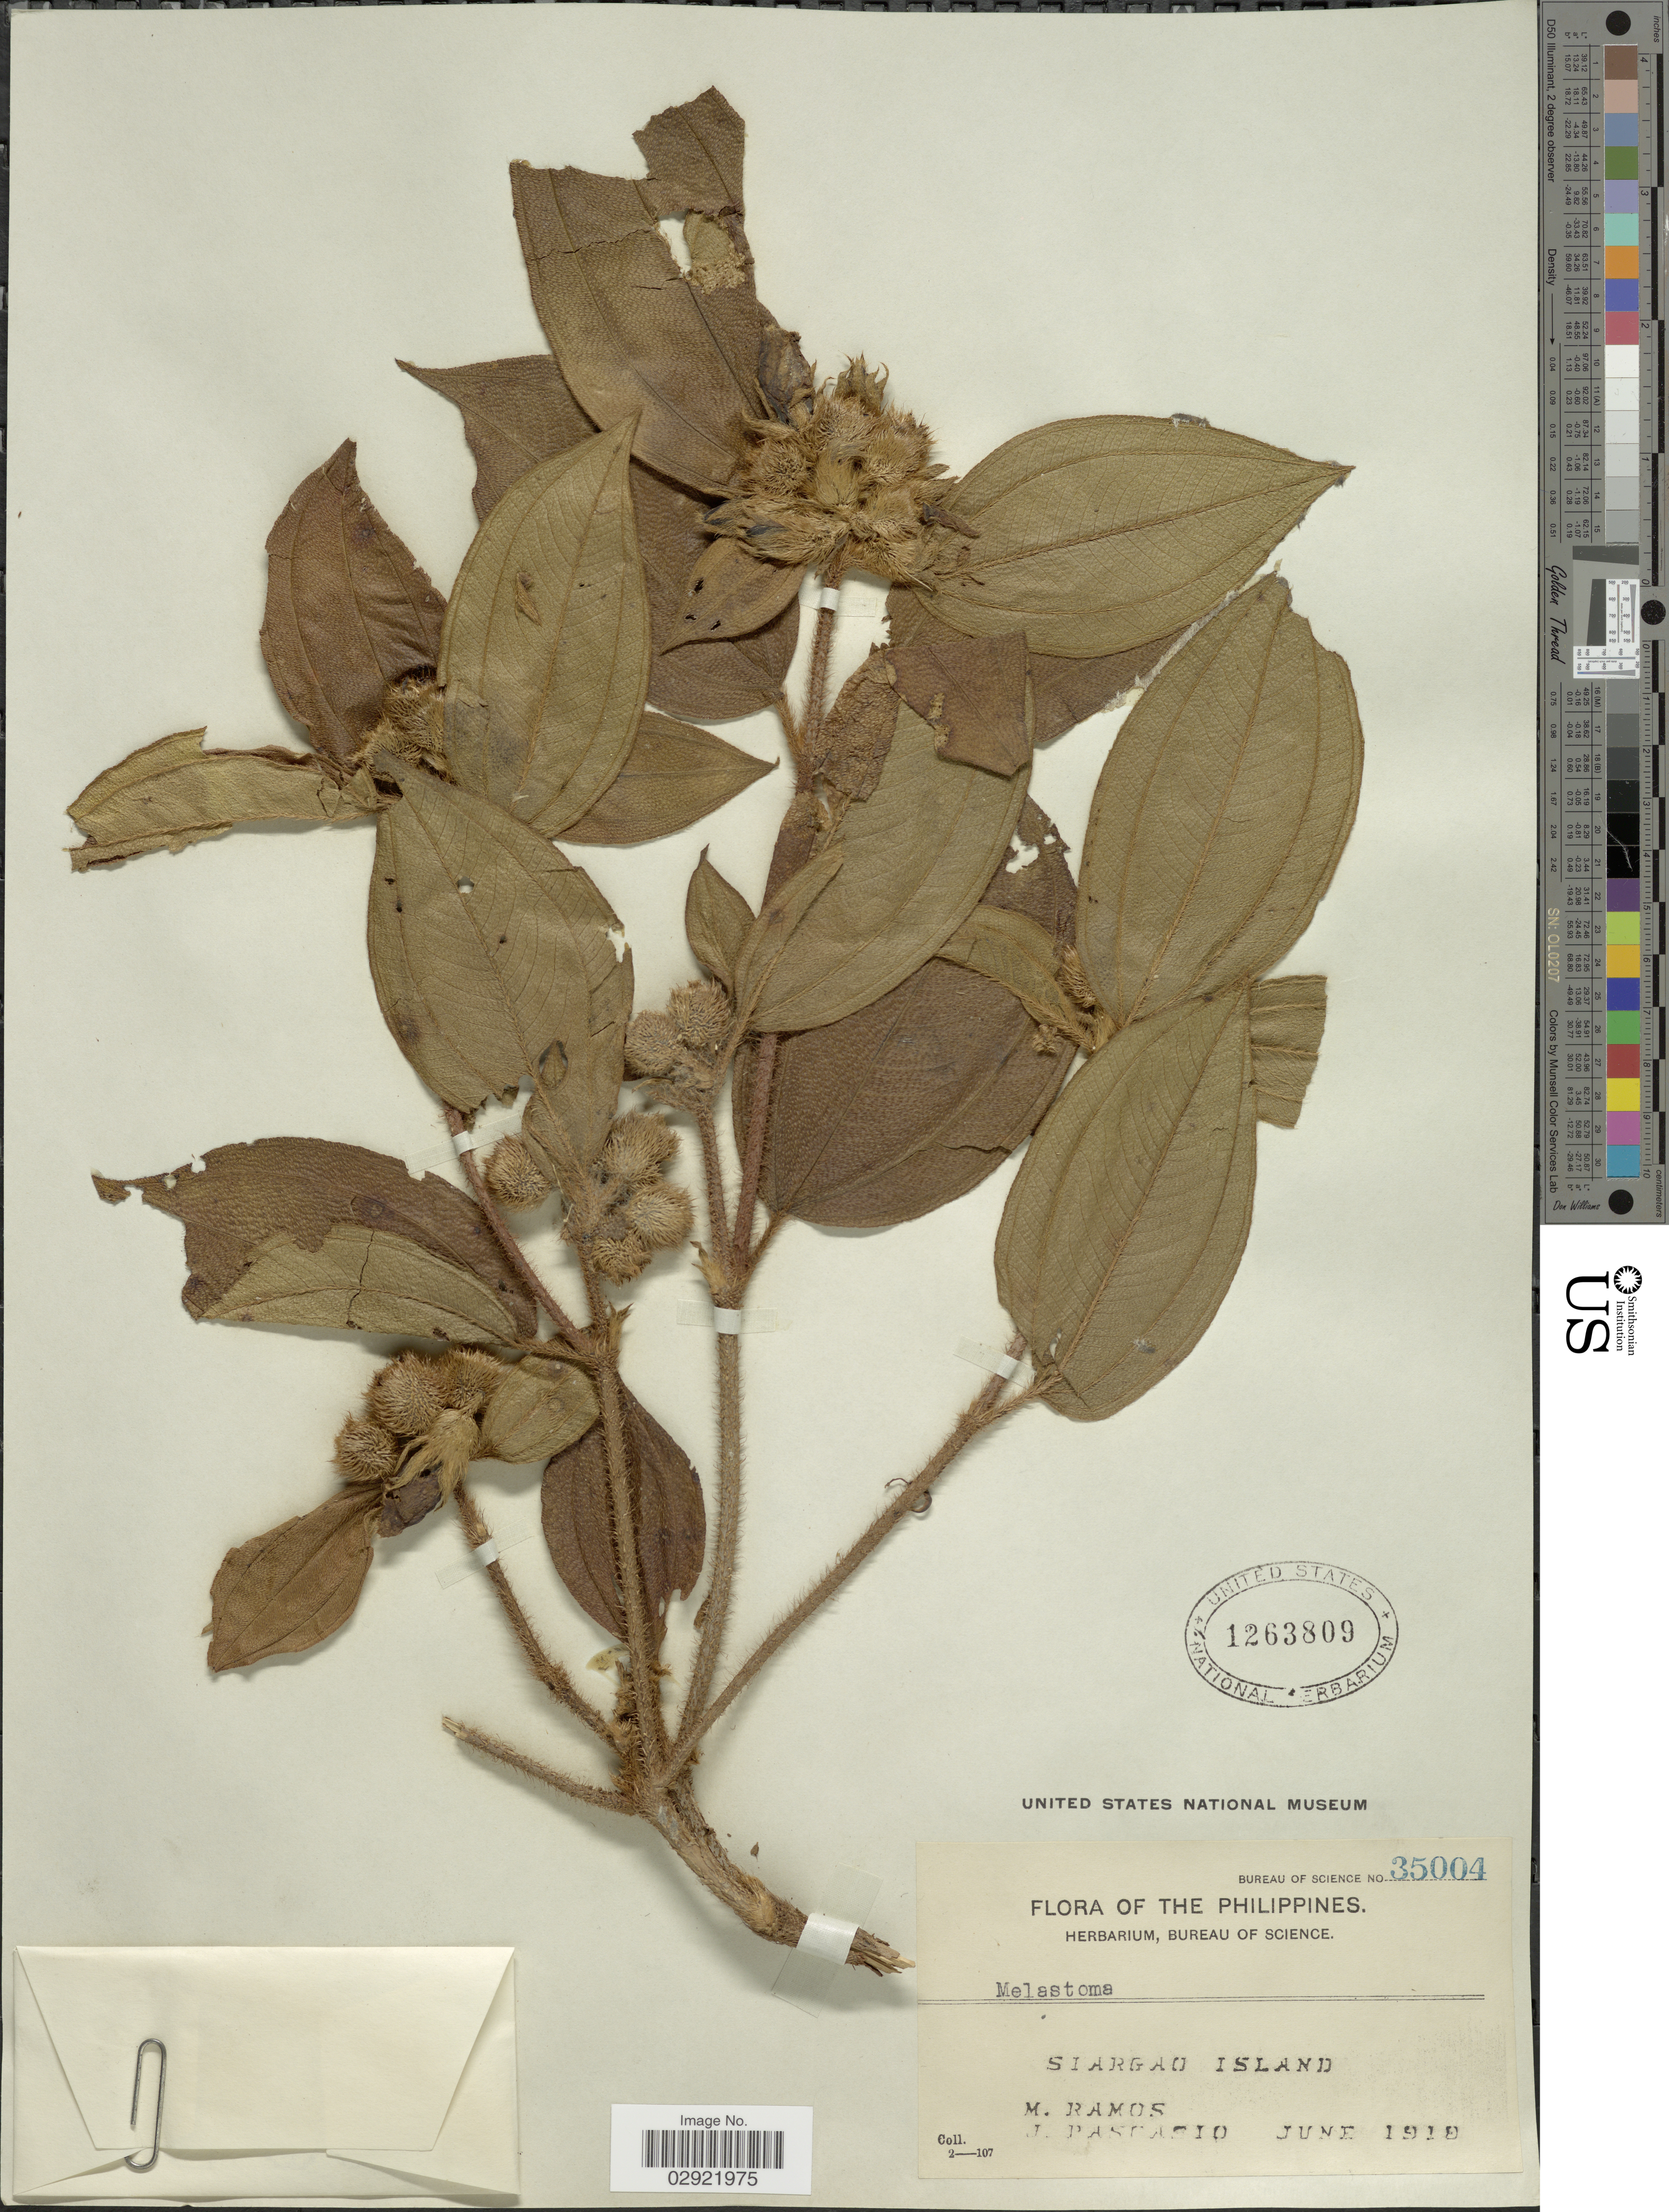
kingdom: Plantae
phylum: Tracheophyta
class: Magnoliopsida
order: Myrtales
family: Melastomataceae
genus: Melastoma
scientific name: Melastoma sp.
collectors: M. Ramos & J. Pascasio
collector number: Bureau of Science 35004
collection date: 1919-06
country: Philippines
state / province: Caraga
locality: Siargao Island.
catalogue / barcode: US 1263809